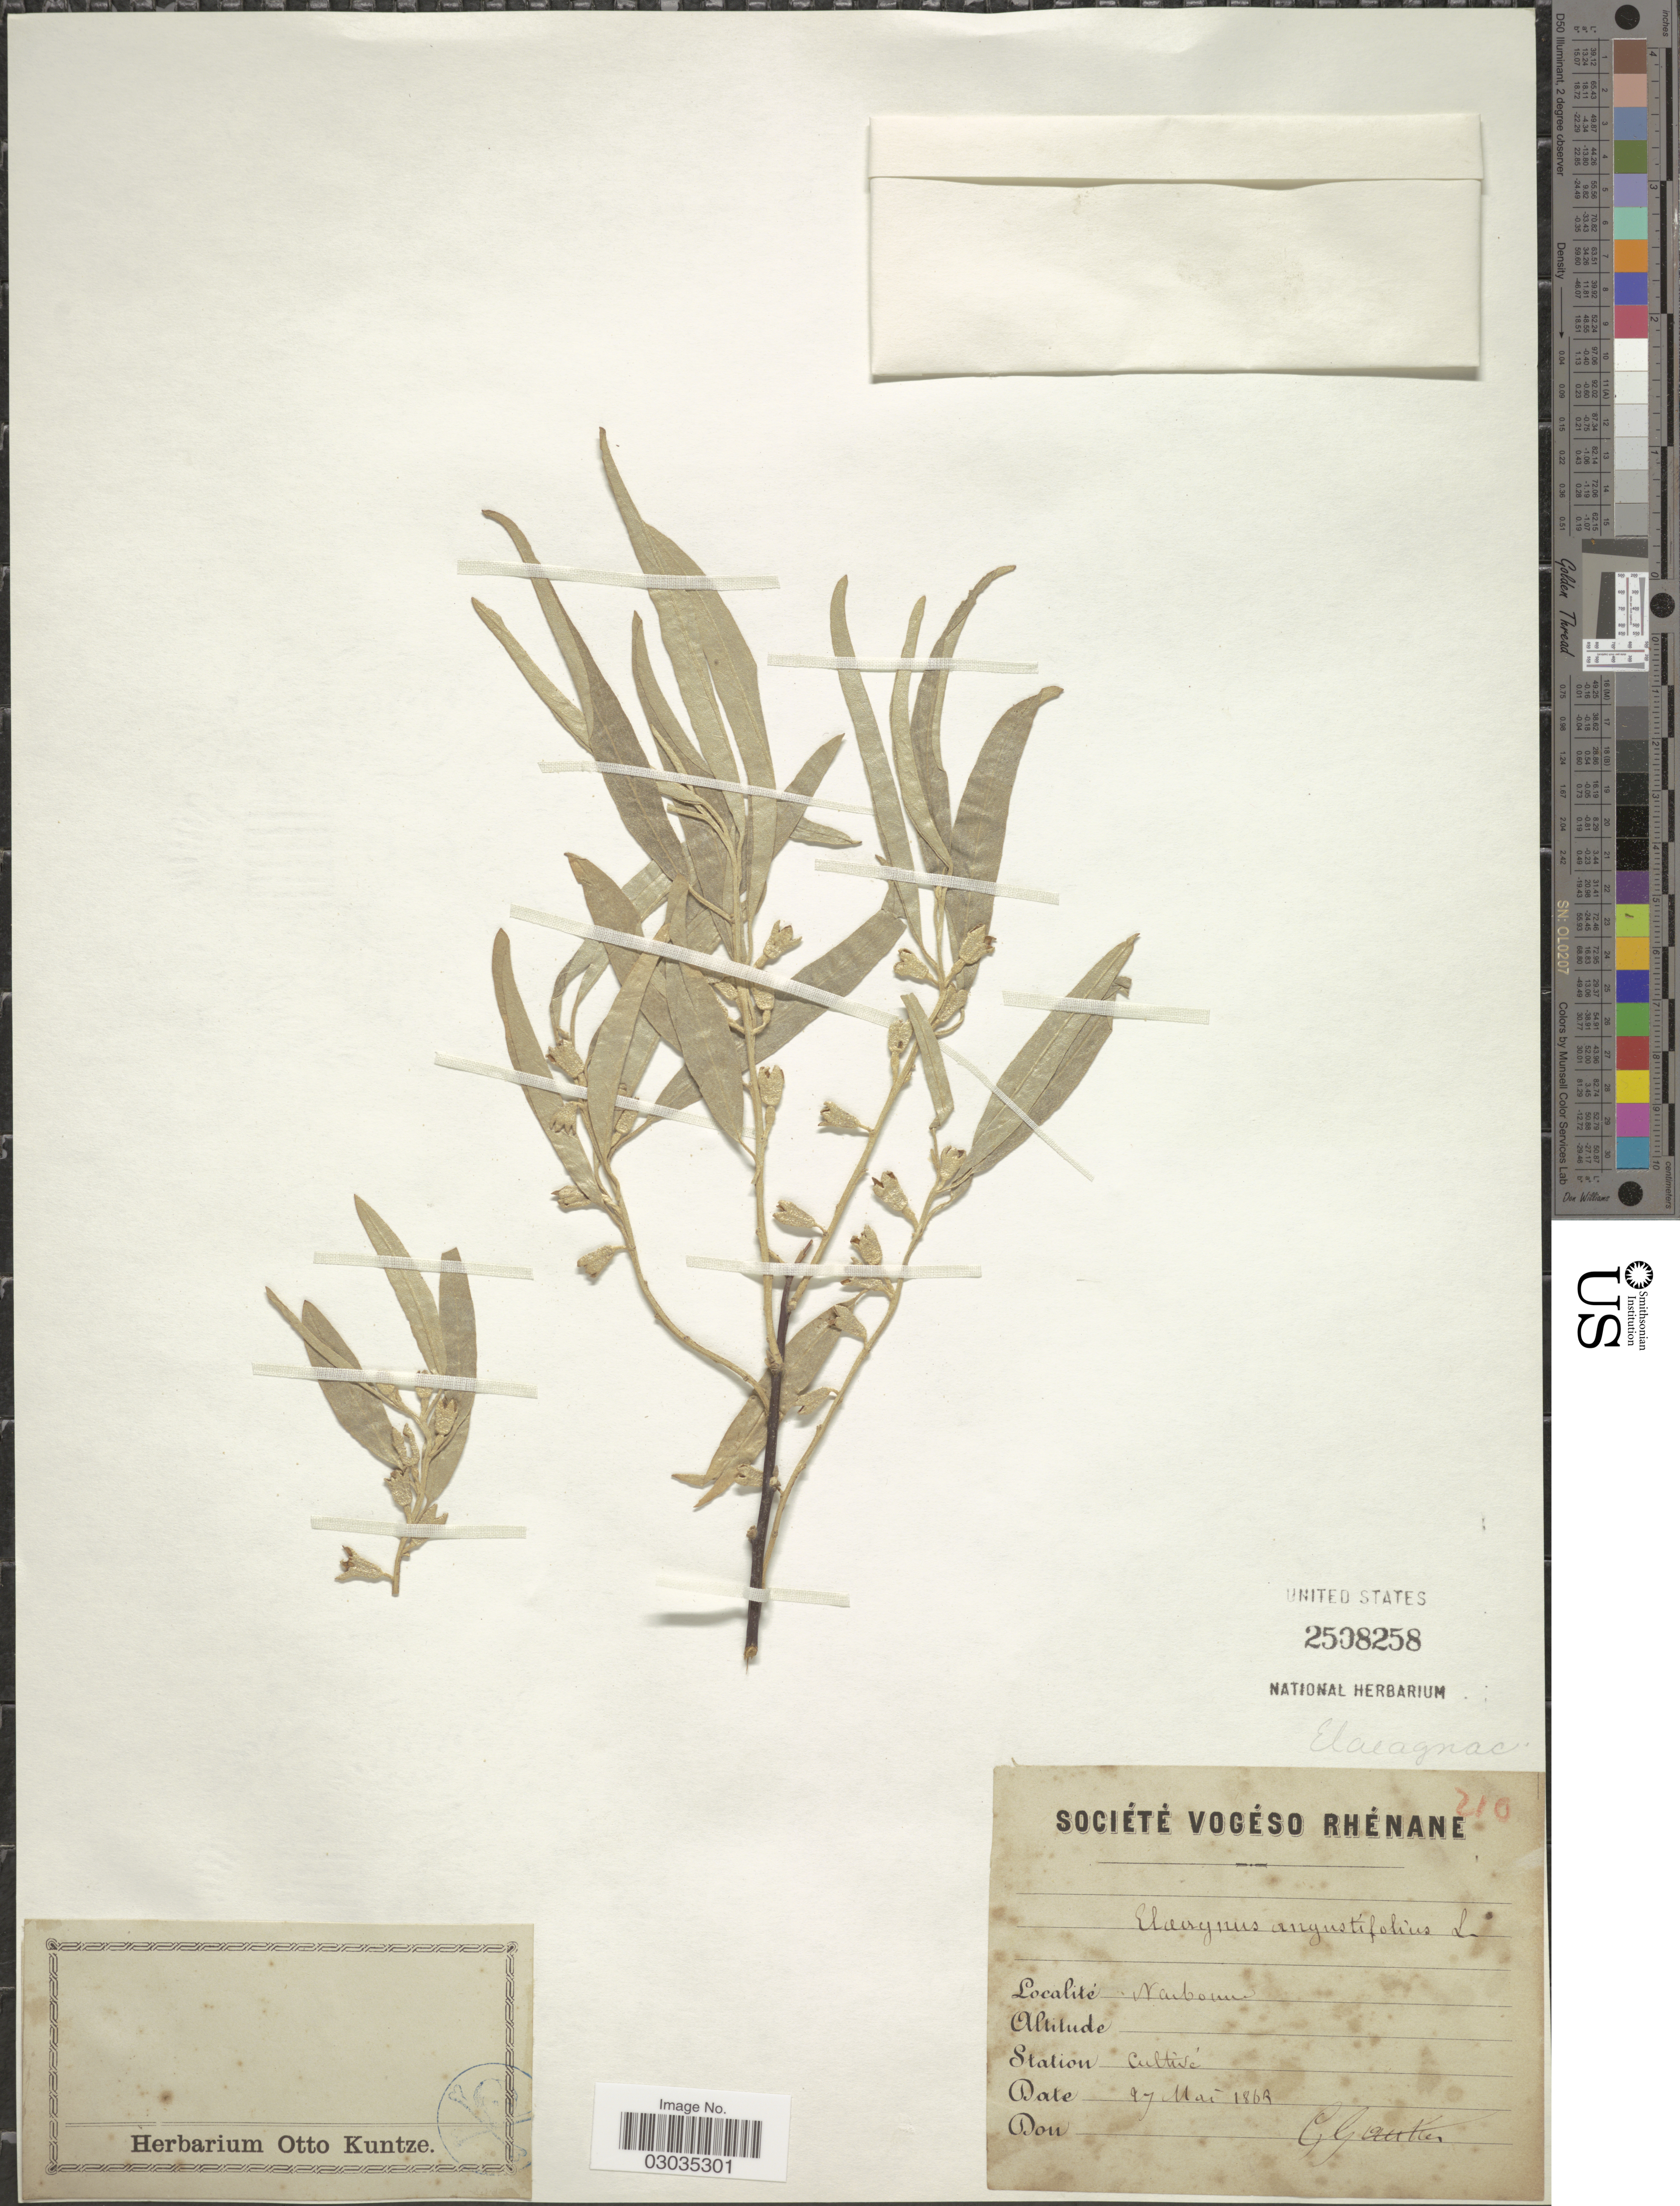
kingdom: Plantae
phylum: Tracheophyta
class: Magnoliopsida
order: Rosales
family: Elaeagnaceae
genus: Elaeagnus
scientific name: Elaeagnus angustifolia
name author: L.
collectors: C. Gauthier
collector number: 210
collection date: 1862-05-27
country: France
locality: Narbonne.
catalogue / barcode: US 2508258